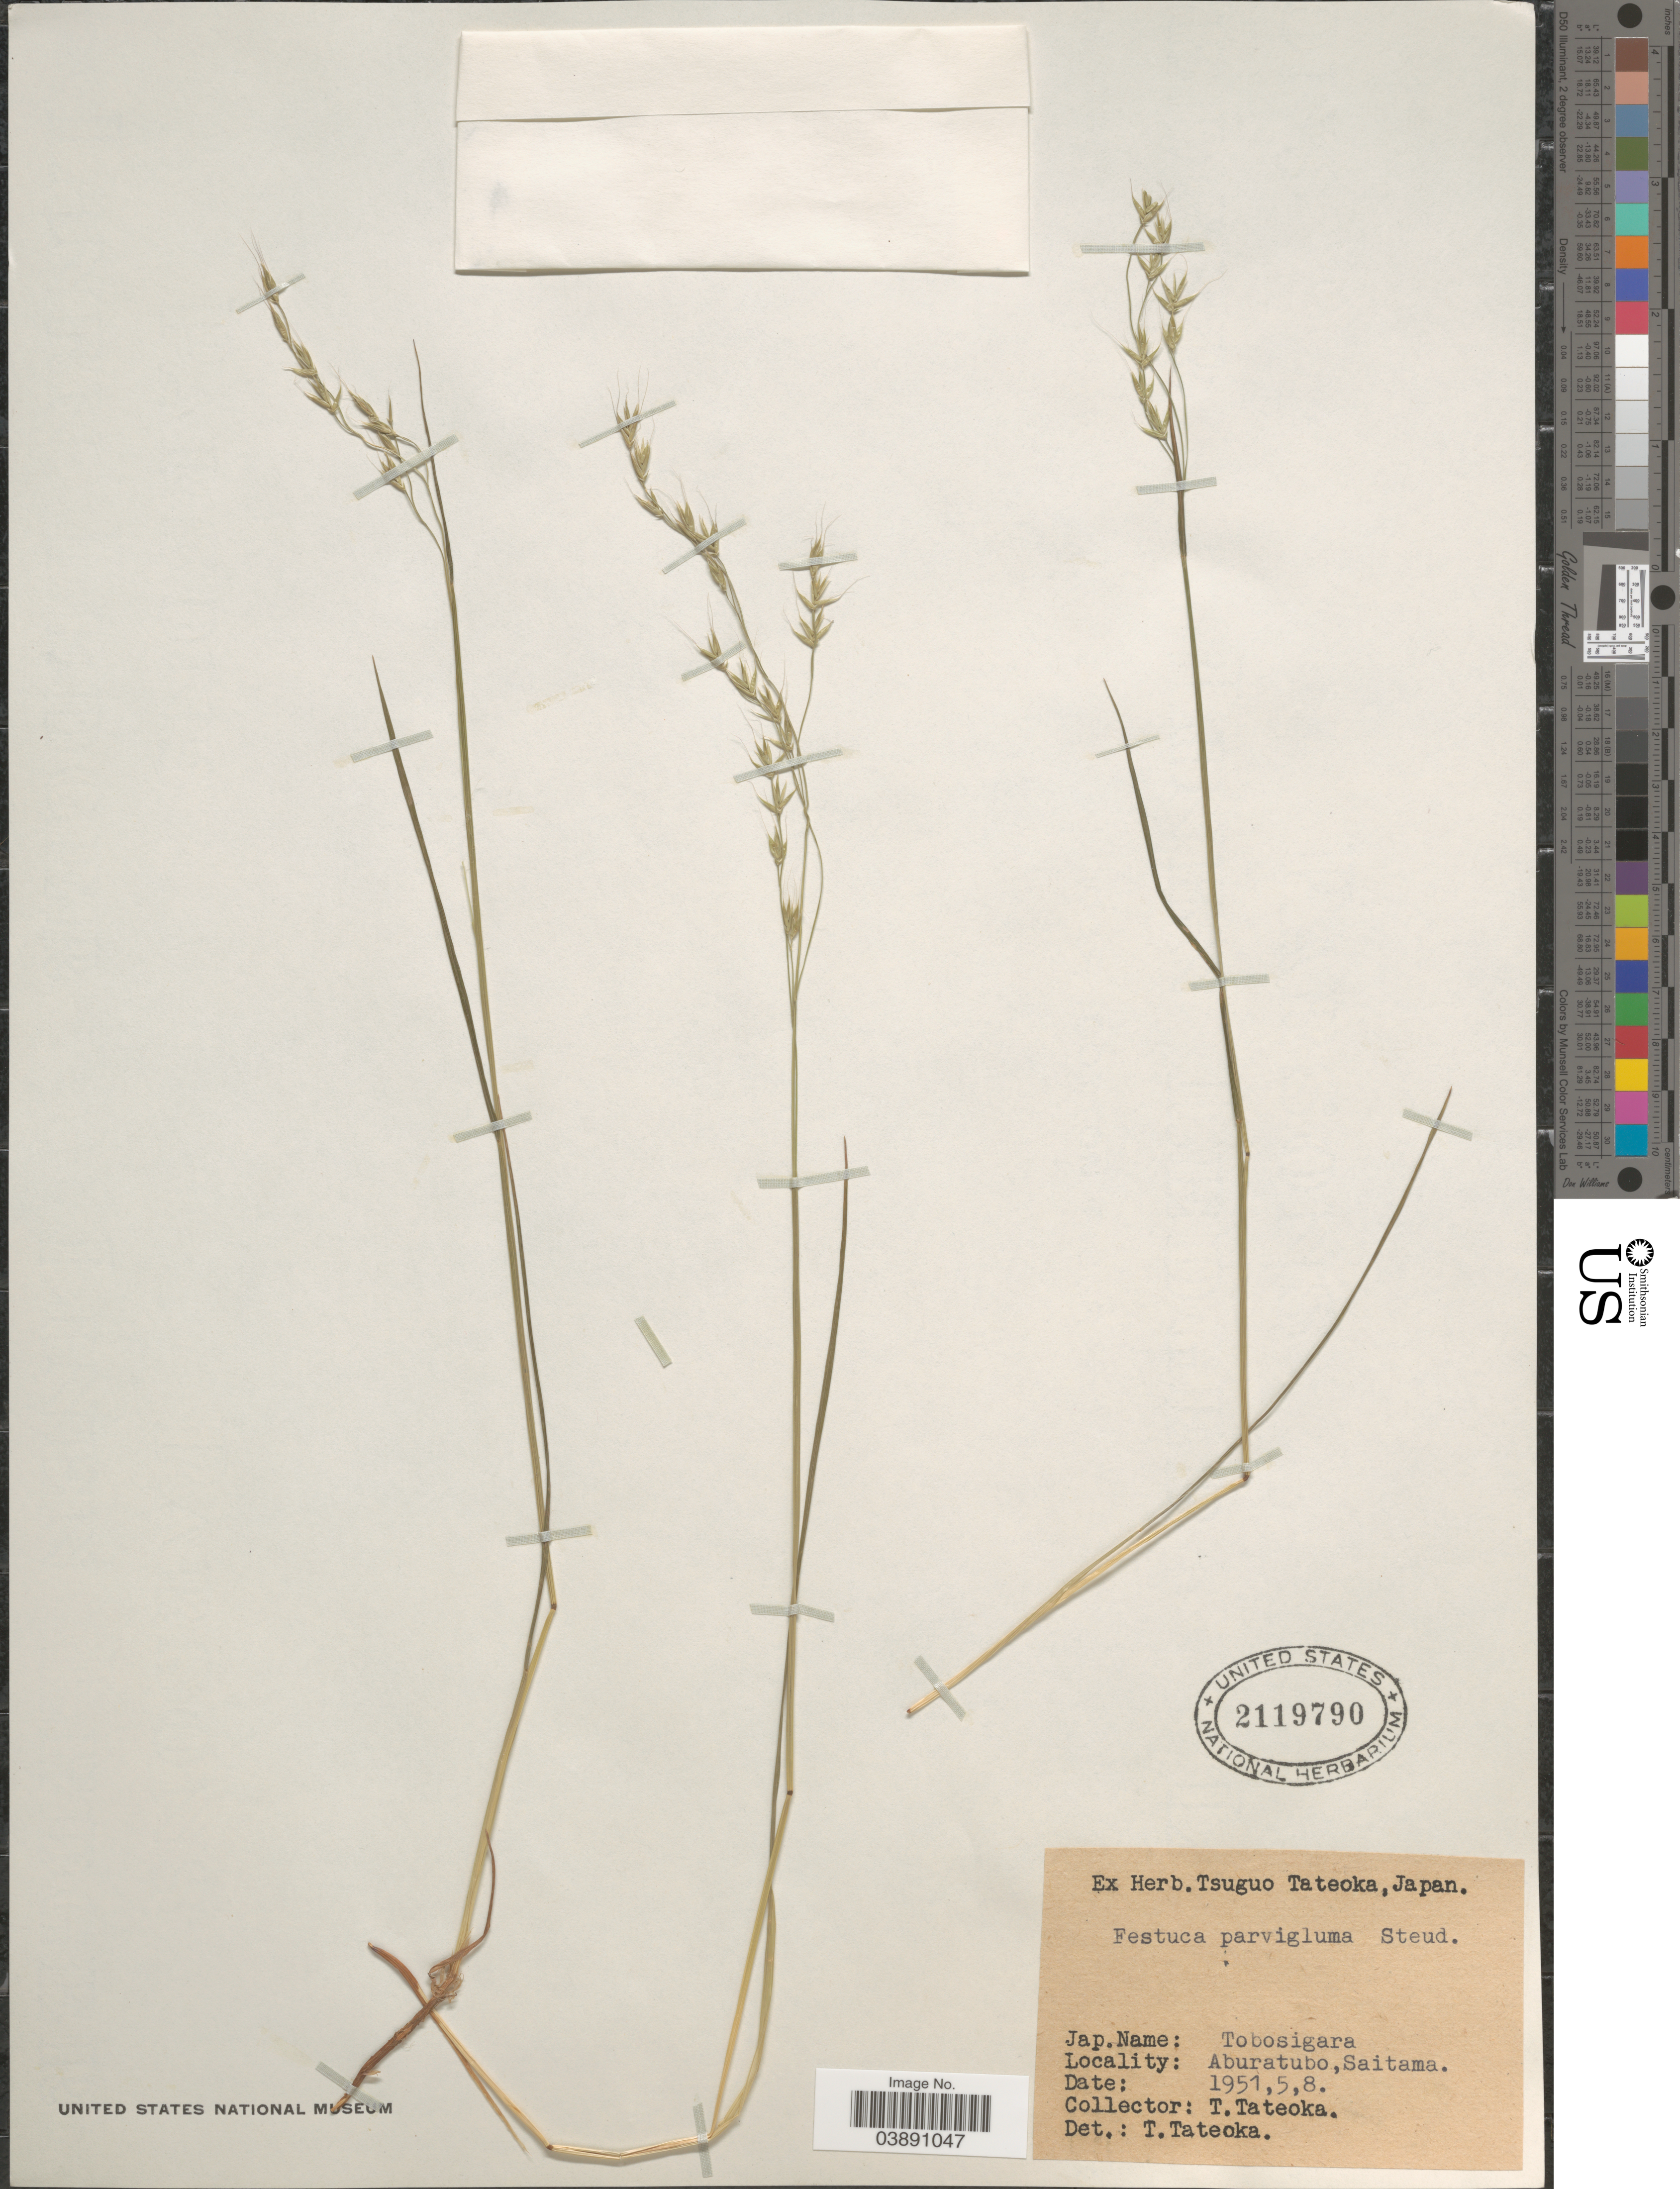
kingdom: Plantae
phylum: Tracheophyta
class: Liliopsida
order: Poales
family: Poaceae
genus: Festuca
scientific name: Festuca parvigluma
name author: Steud.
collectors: T. Tateoka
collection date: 1951-05-08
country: Japan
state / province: Saitama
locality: Aburatubo, Saitama.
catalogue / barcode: US 2119790